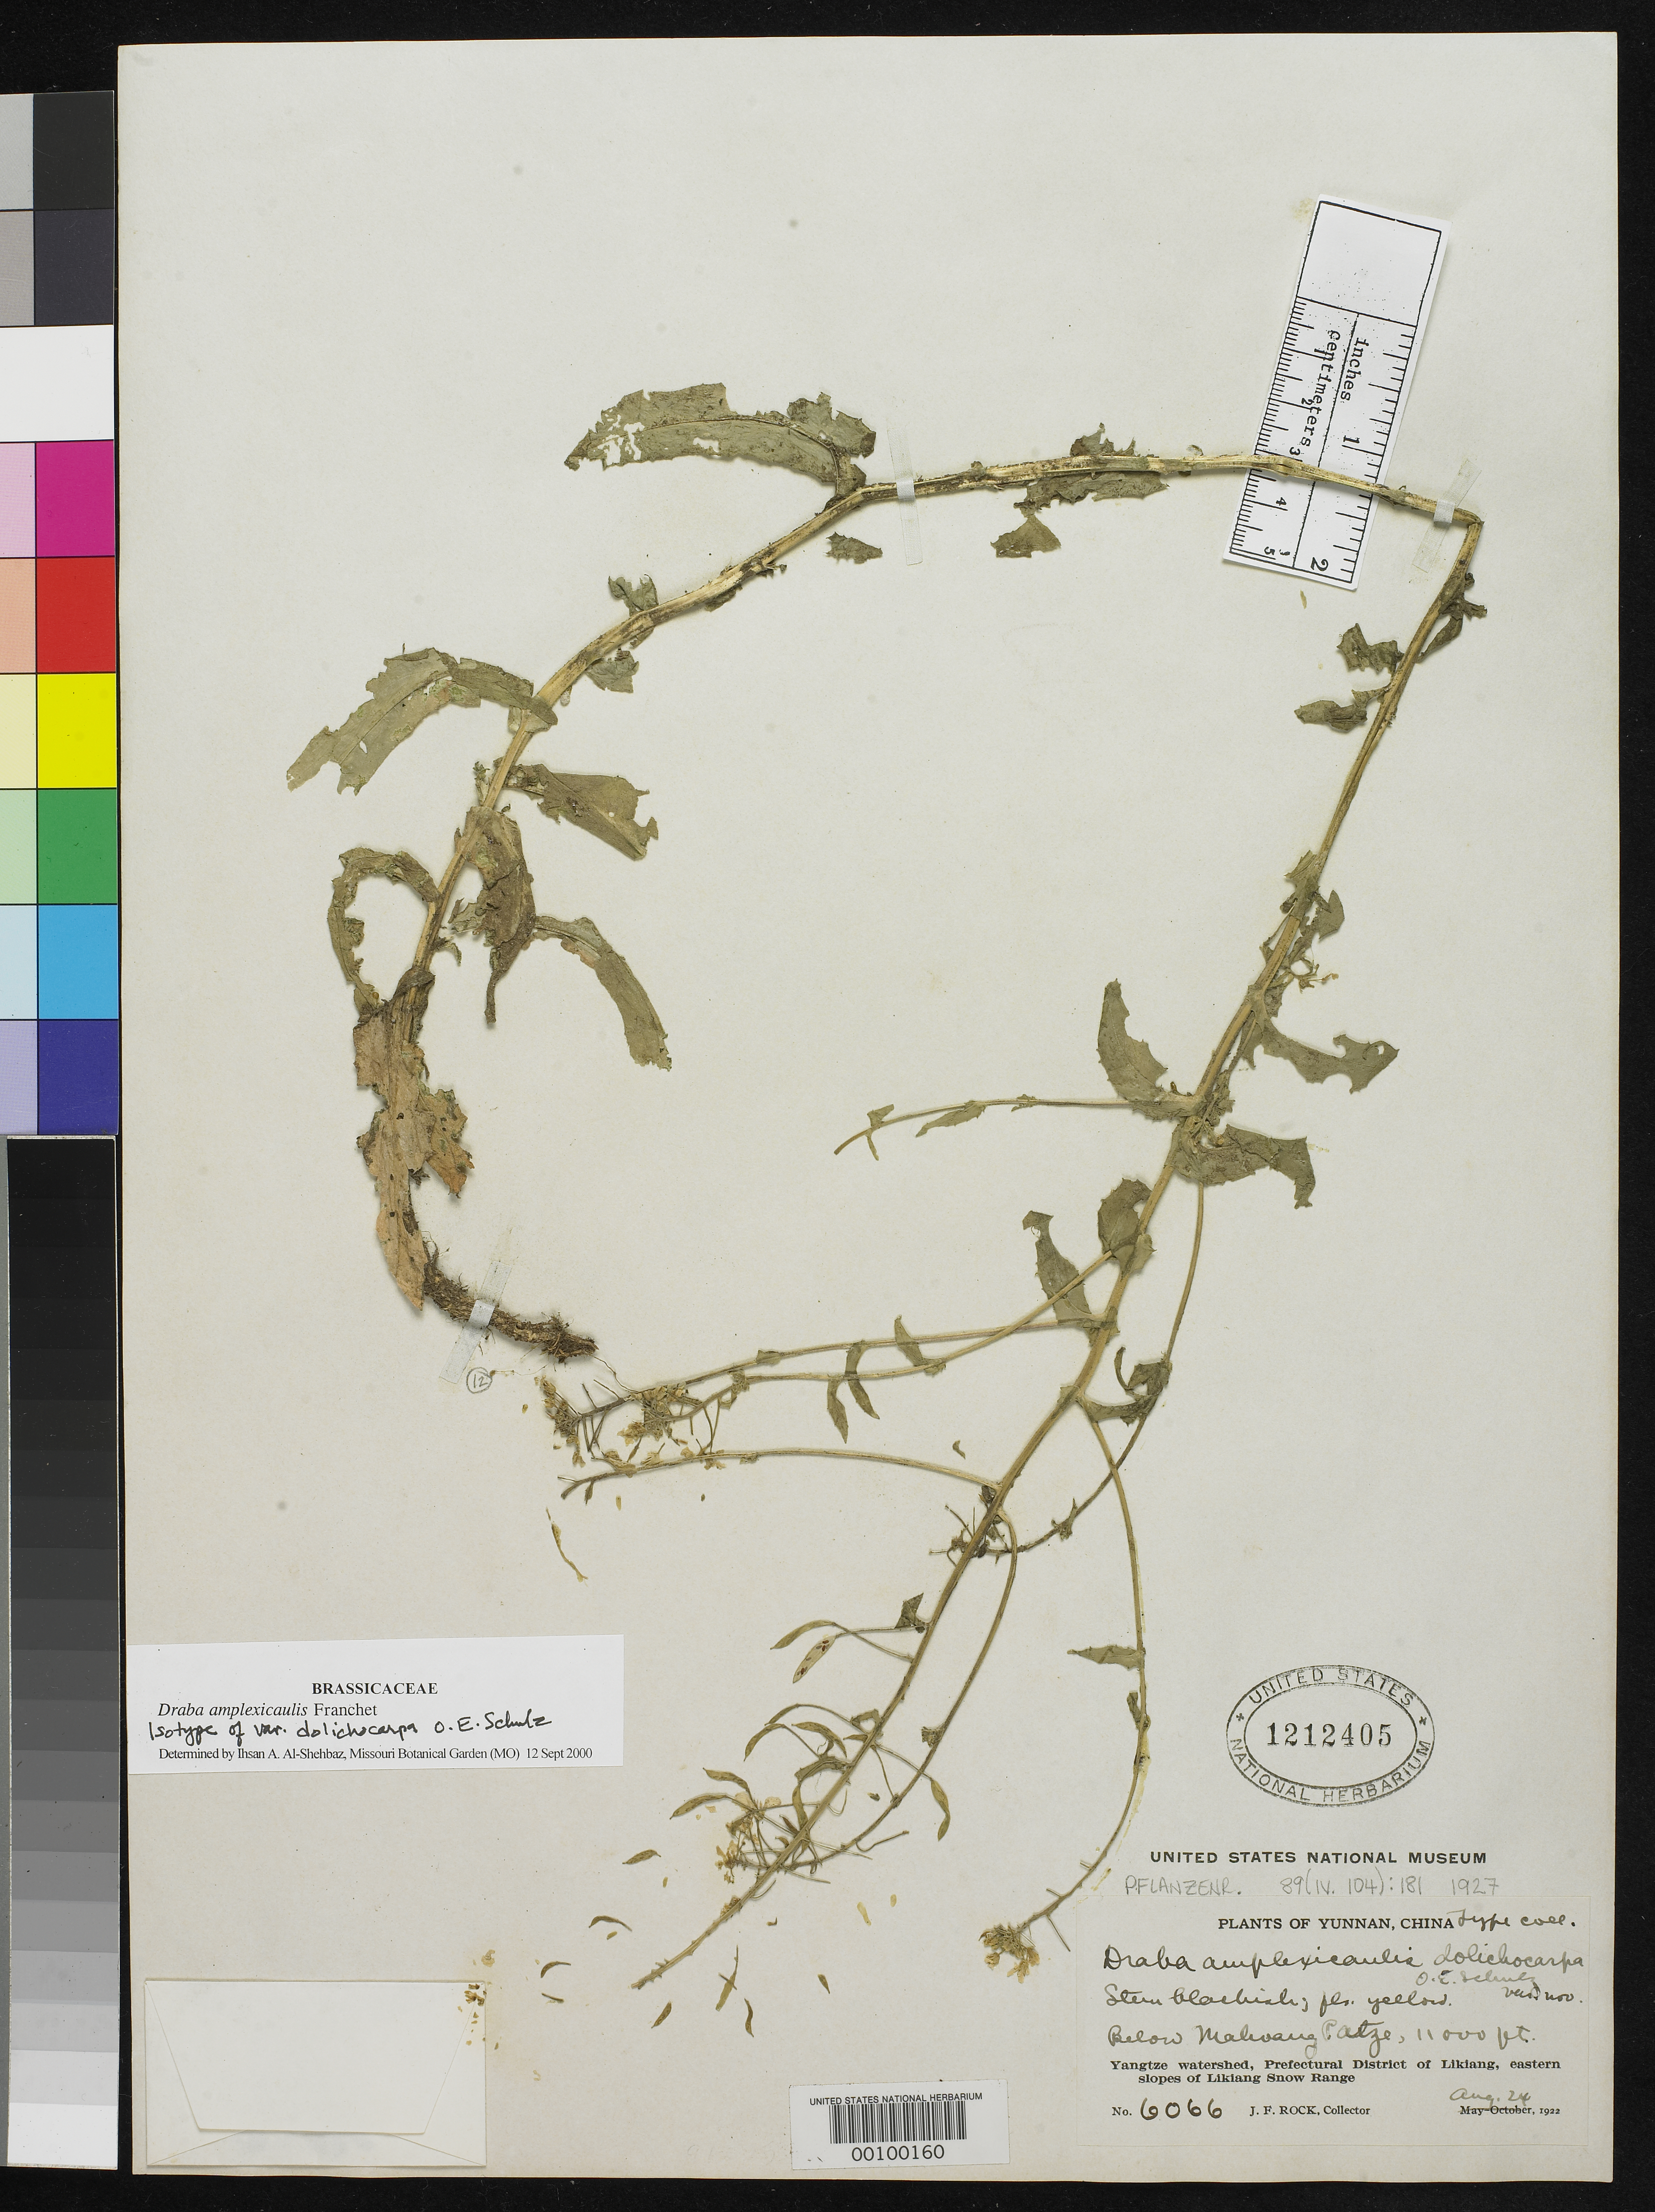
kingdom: Plantae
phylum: Tracheophyta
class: Magnoliopsida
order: Brassicales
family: Brassicaceae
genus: Draba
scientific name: Draba amplexicaulis var. dolicharpa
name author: O.E. Schulz in Engl.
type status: Isosyntype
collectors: J. F. Rock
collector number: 6066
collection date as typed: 24 Aug 1922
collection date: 1922-08-24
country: China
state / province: Yunnan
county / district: Likiang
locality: Yangtze watershed, eastern slope of Likiang snow range.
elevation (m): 3650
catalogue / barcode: US 1212405